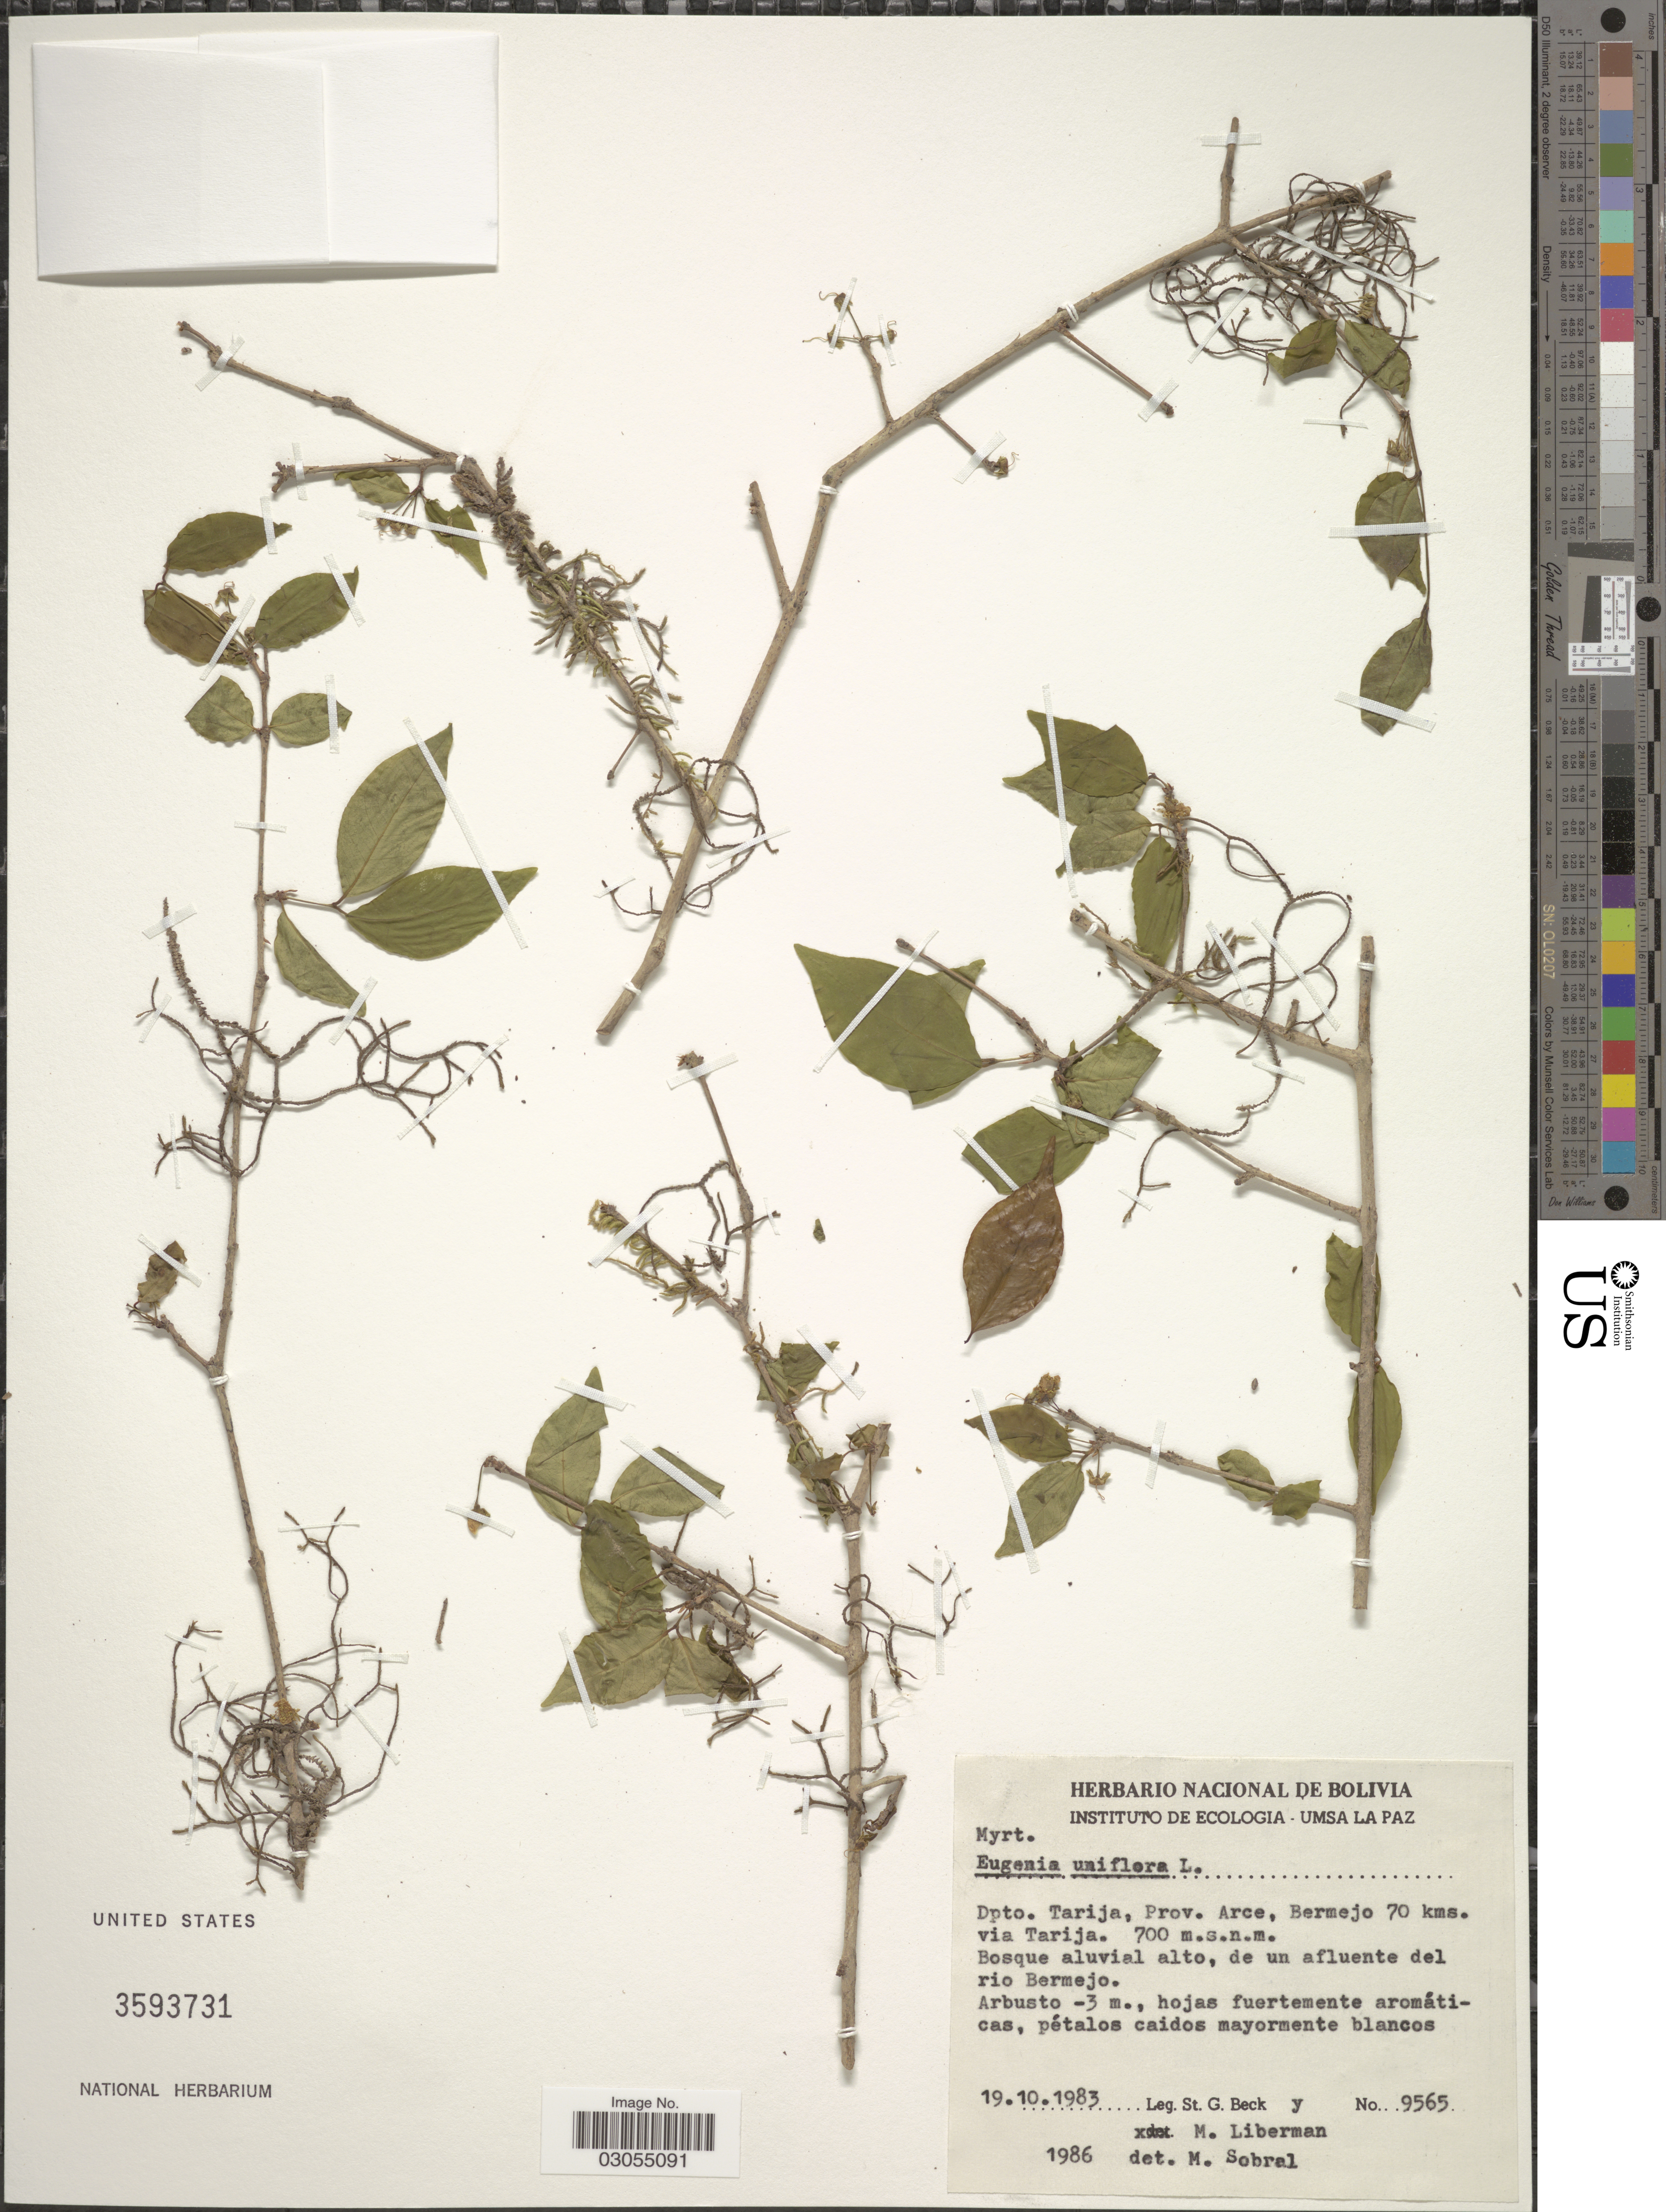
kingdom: Plantae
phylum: Tracheophyta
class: Magnoliopsida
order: Myrtales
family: Myrtaceae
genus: Eugenia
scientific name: Eugenia uniflora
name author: L.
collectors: S. G. Beck & M. Liberman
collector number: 9565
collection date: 1983-10-19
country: Bolivia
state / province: Tarija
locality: Dpto. Tarija, Prov. Arce, Bermejo 70 kms. via Tarija. Bosque aluvial alto, de un afluente del rio Bermejo.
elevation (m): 700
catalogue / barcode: US 3593731